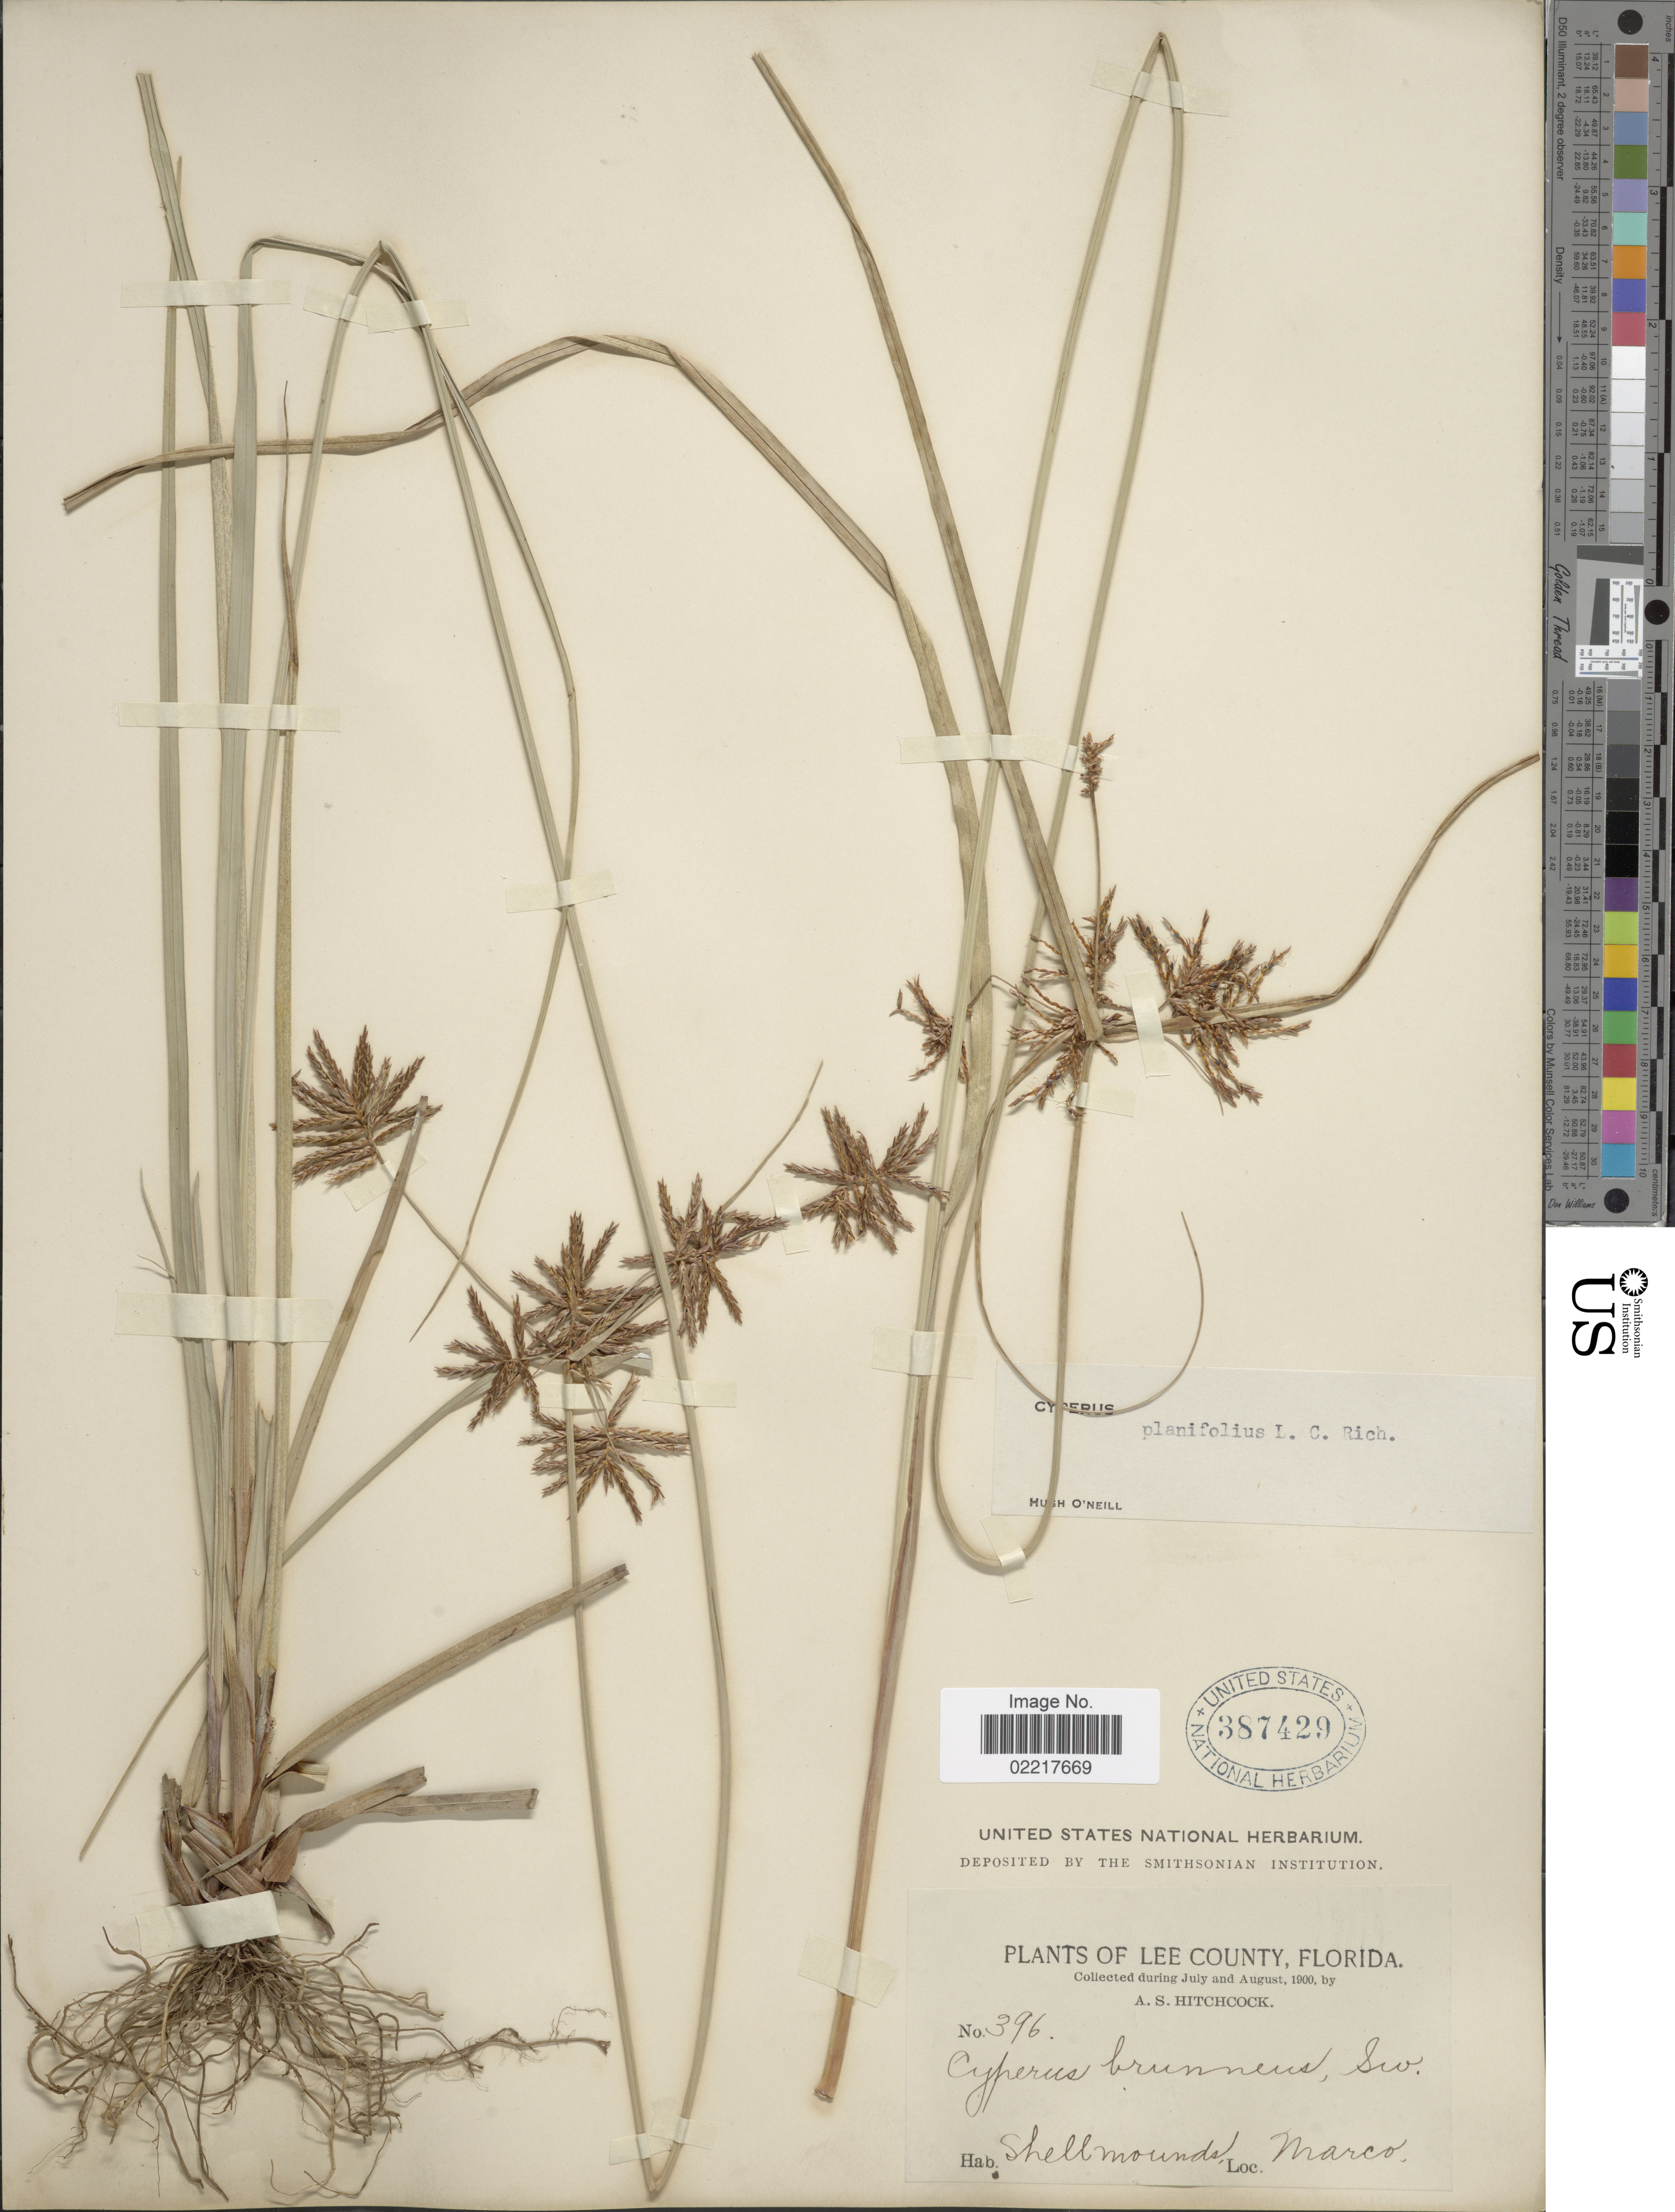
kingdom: Plantae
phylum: Tracheophyta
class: Liliopsida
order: Poales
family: Cyperaceae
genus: Cyperus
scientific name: Cyperus planifolius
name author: Rich.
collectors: A. S. Hitchcock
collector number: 396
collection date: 1900-07/1900-08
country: United States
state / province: Florida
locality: Lee County, Shellmounds. Marco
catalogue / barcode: US 387429